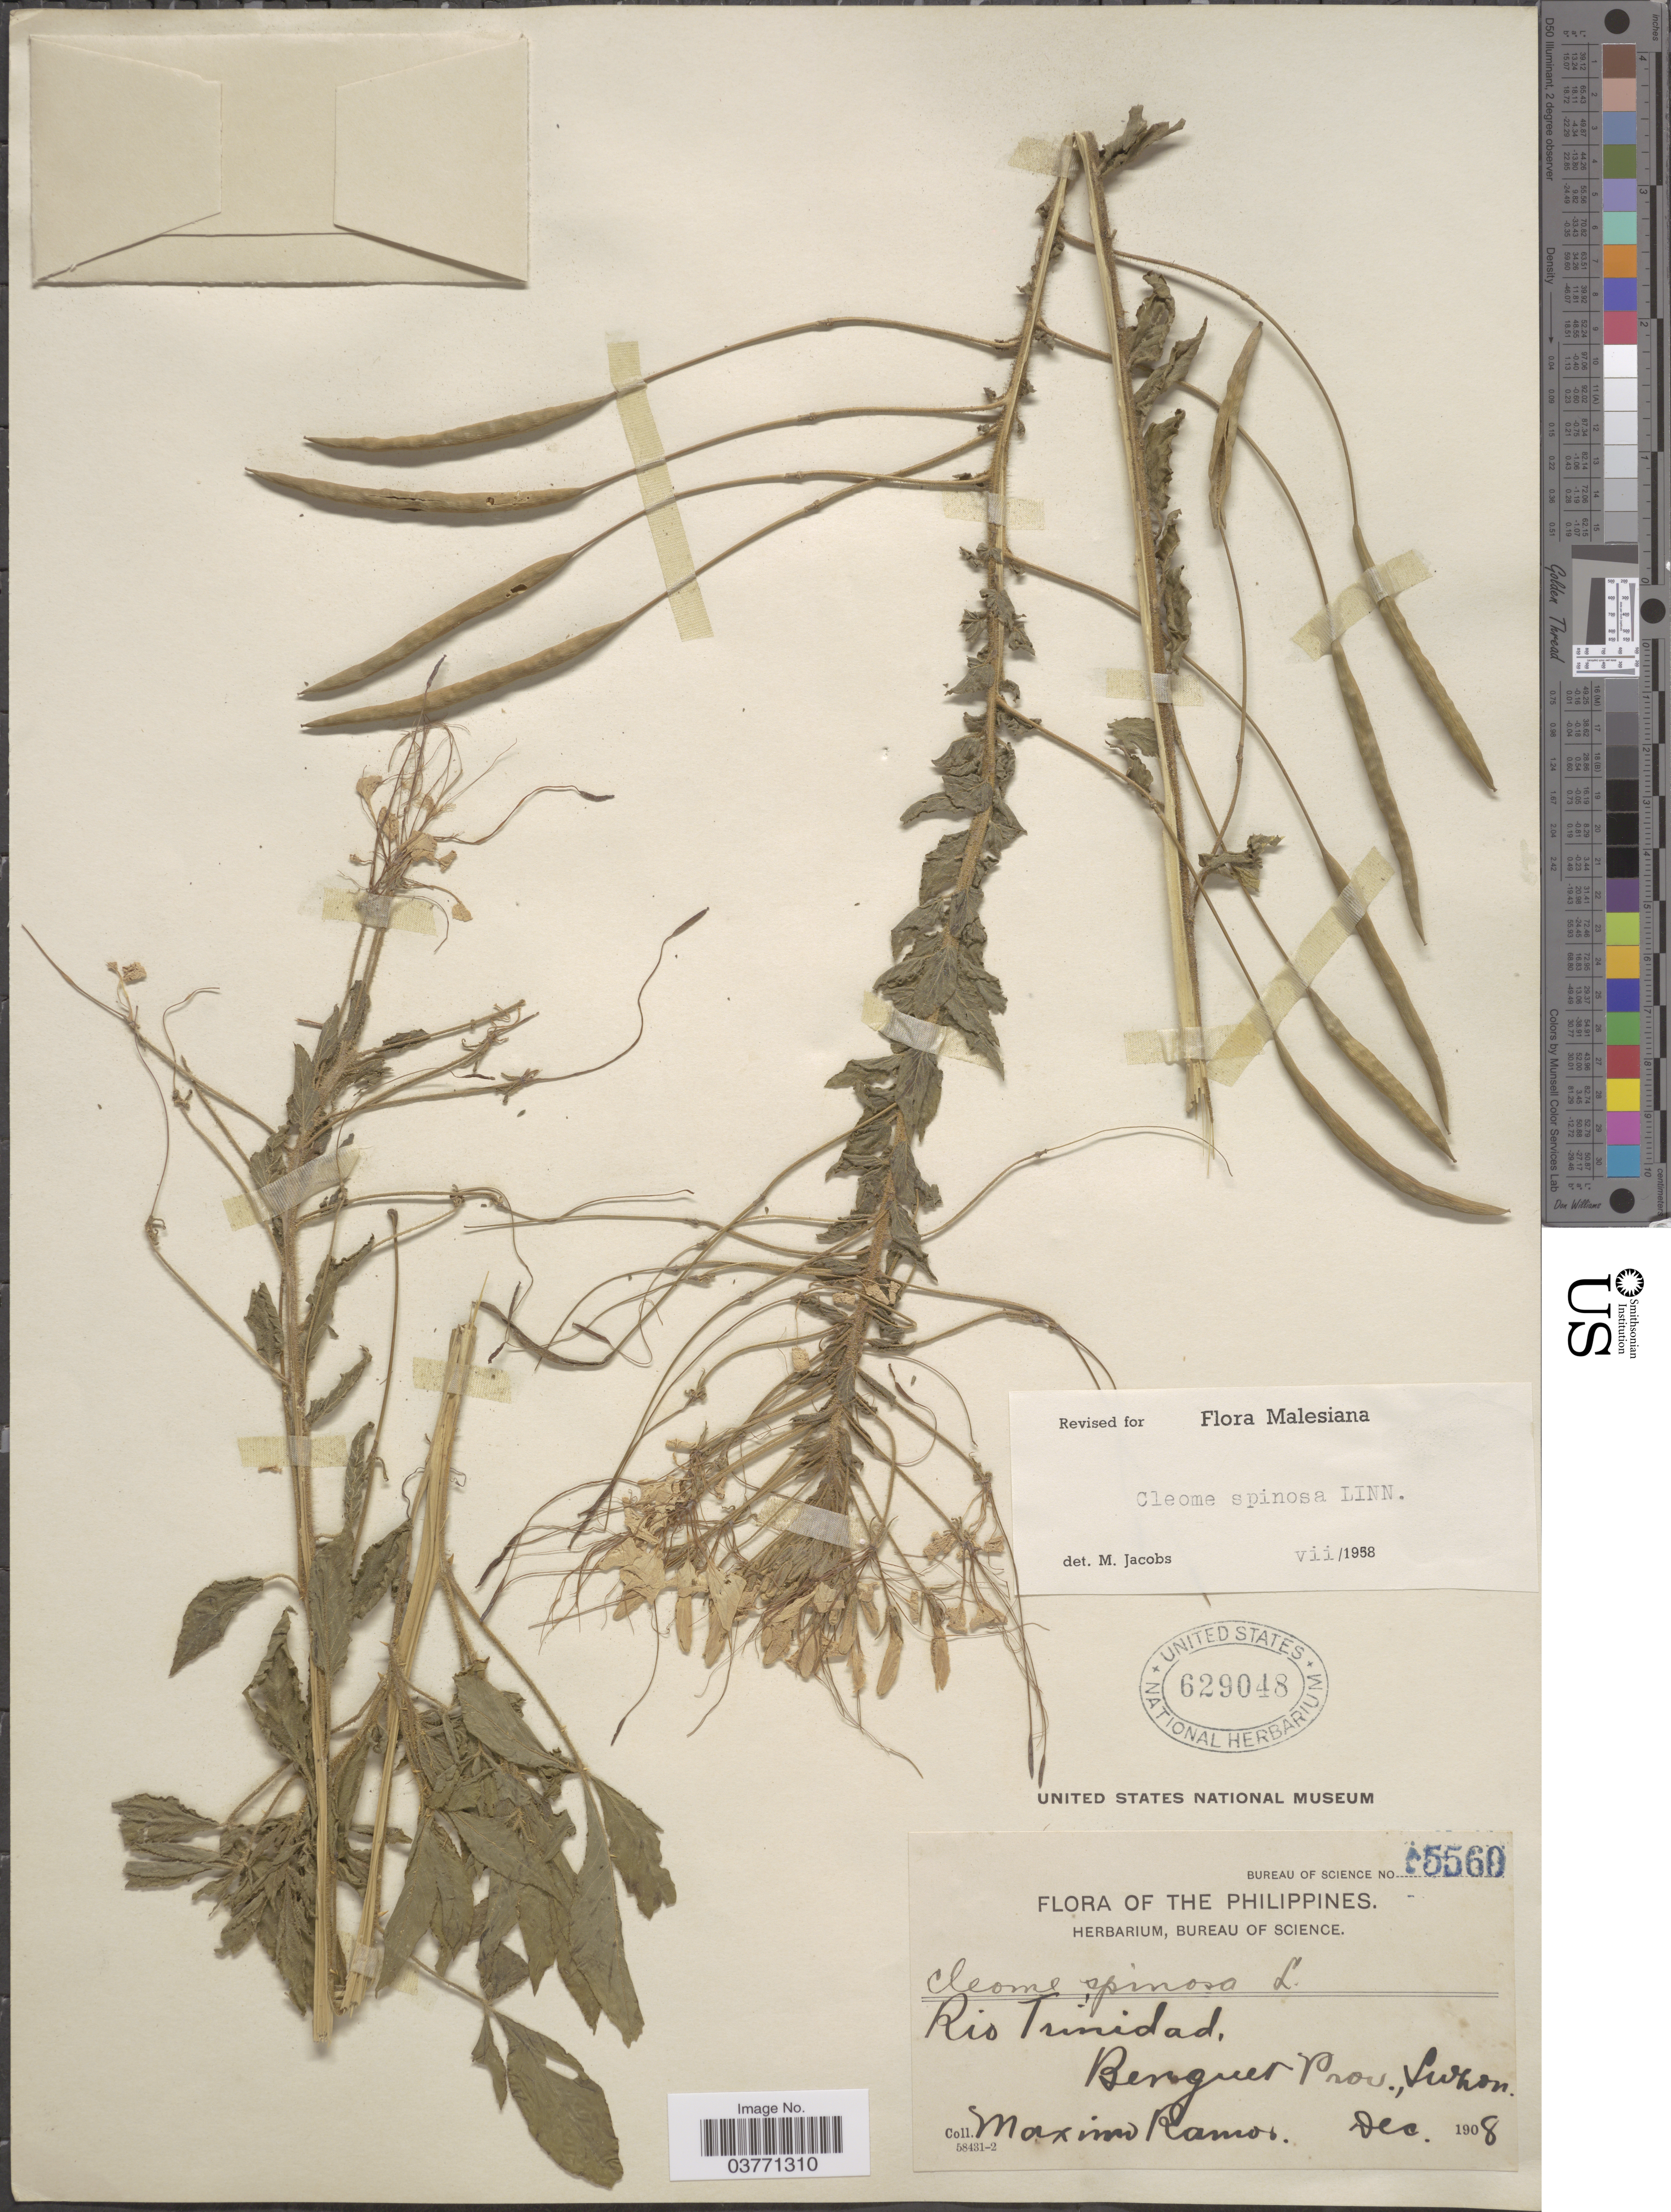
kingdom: Plantae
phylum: Tracheophyta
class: Magnoliopsida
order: Brassicales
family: Cleomaceae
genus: Tarenaya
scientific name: Tarenaya spinosa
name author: (Jacq.) Raf.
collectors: M. Ramos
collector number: Bureau of Science 5560*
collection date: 1908-12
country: Philippines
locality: Rio Trinidad, Benguet Prov., Luzon.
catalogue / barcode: US 629048